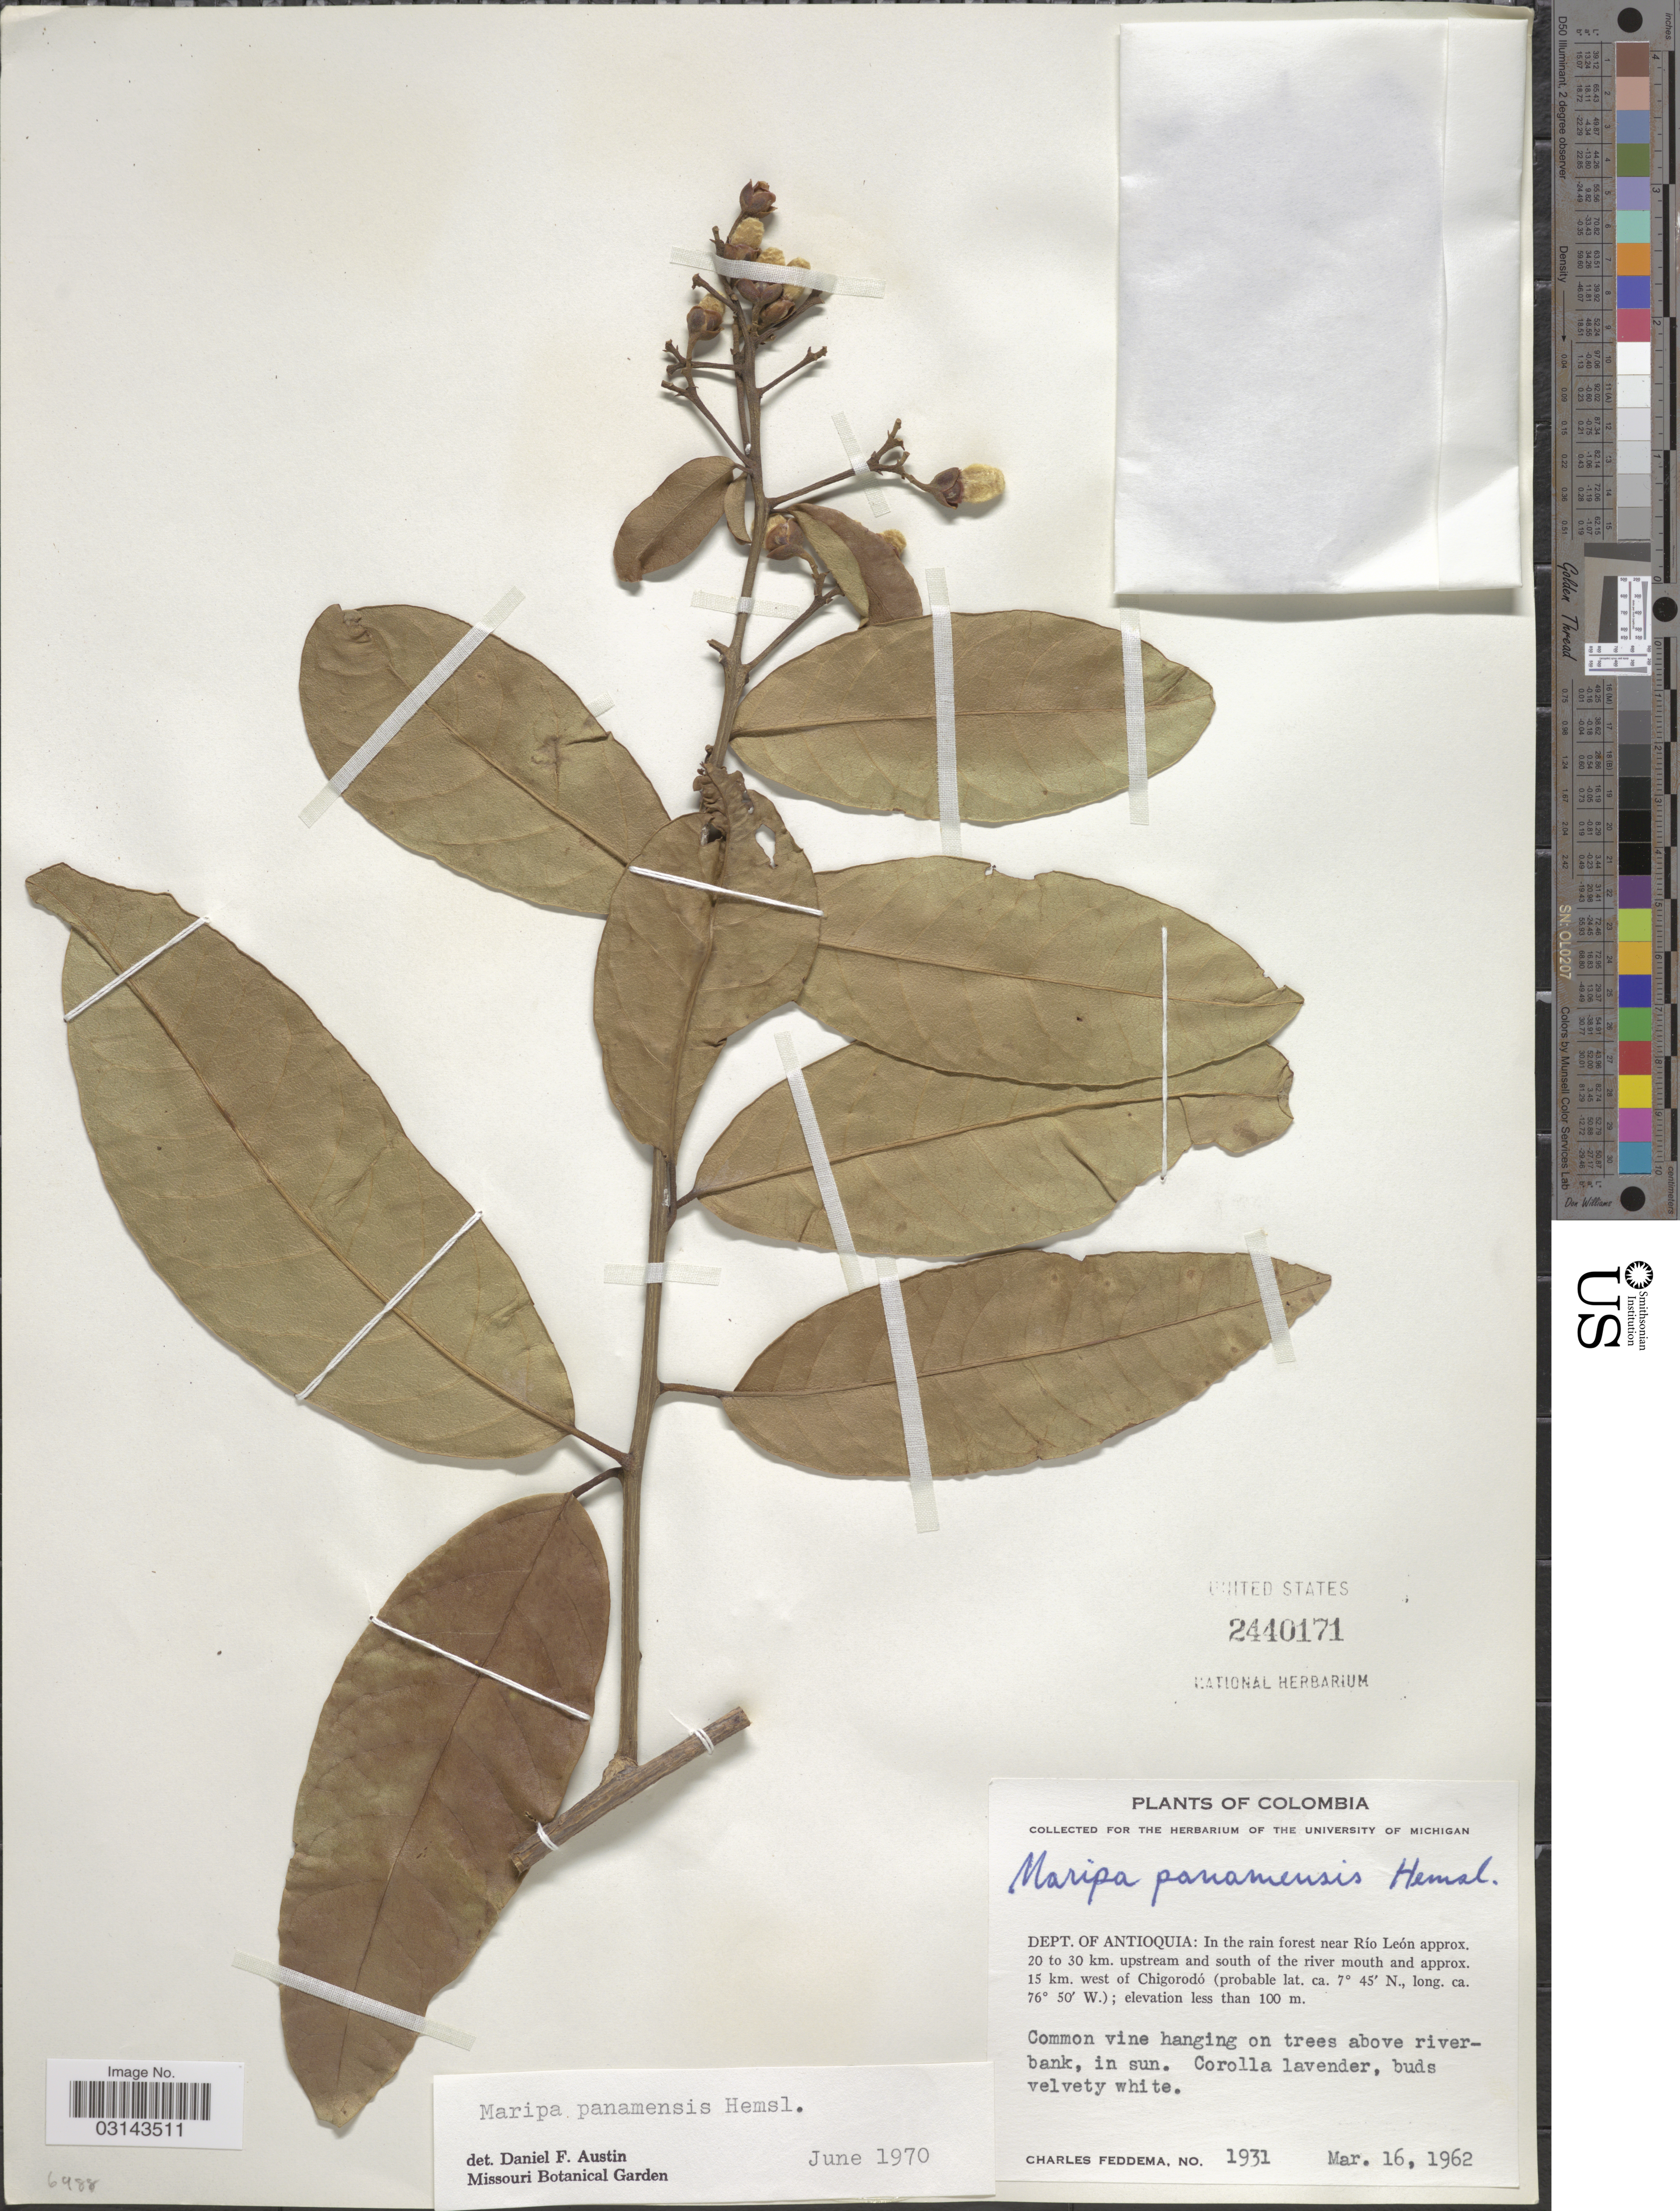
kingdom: Plantae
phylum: Tracheophyta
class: Magnoliopsida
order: Solanales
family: Convolvulaceae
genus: Maripa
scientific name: Maripa panamensis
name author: Hemsl.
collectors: C. Feddema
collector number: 1931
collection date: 1962-03-16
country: Colombia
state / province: Antioquia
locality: Dept. of Antioquia: In the rain forest near Río León approx. 20 to 30 km. upstream and south of the river mouth and approx. 15 km. west of Chigorodó.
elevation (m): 100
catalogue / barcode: US 2440171